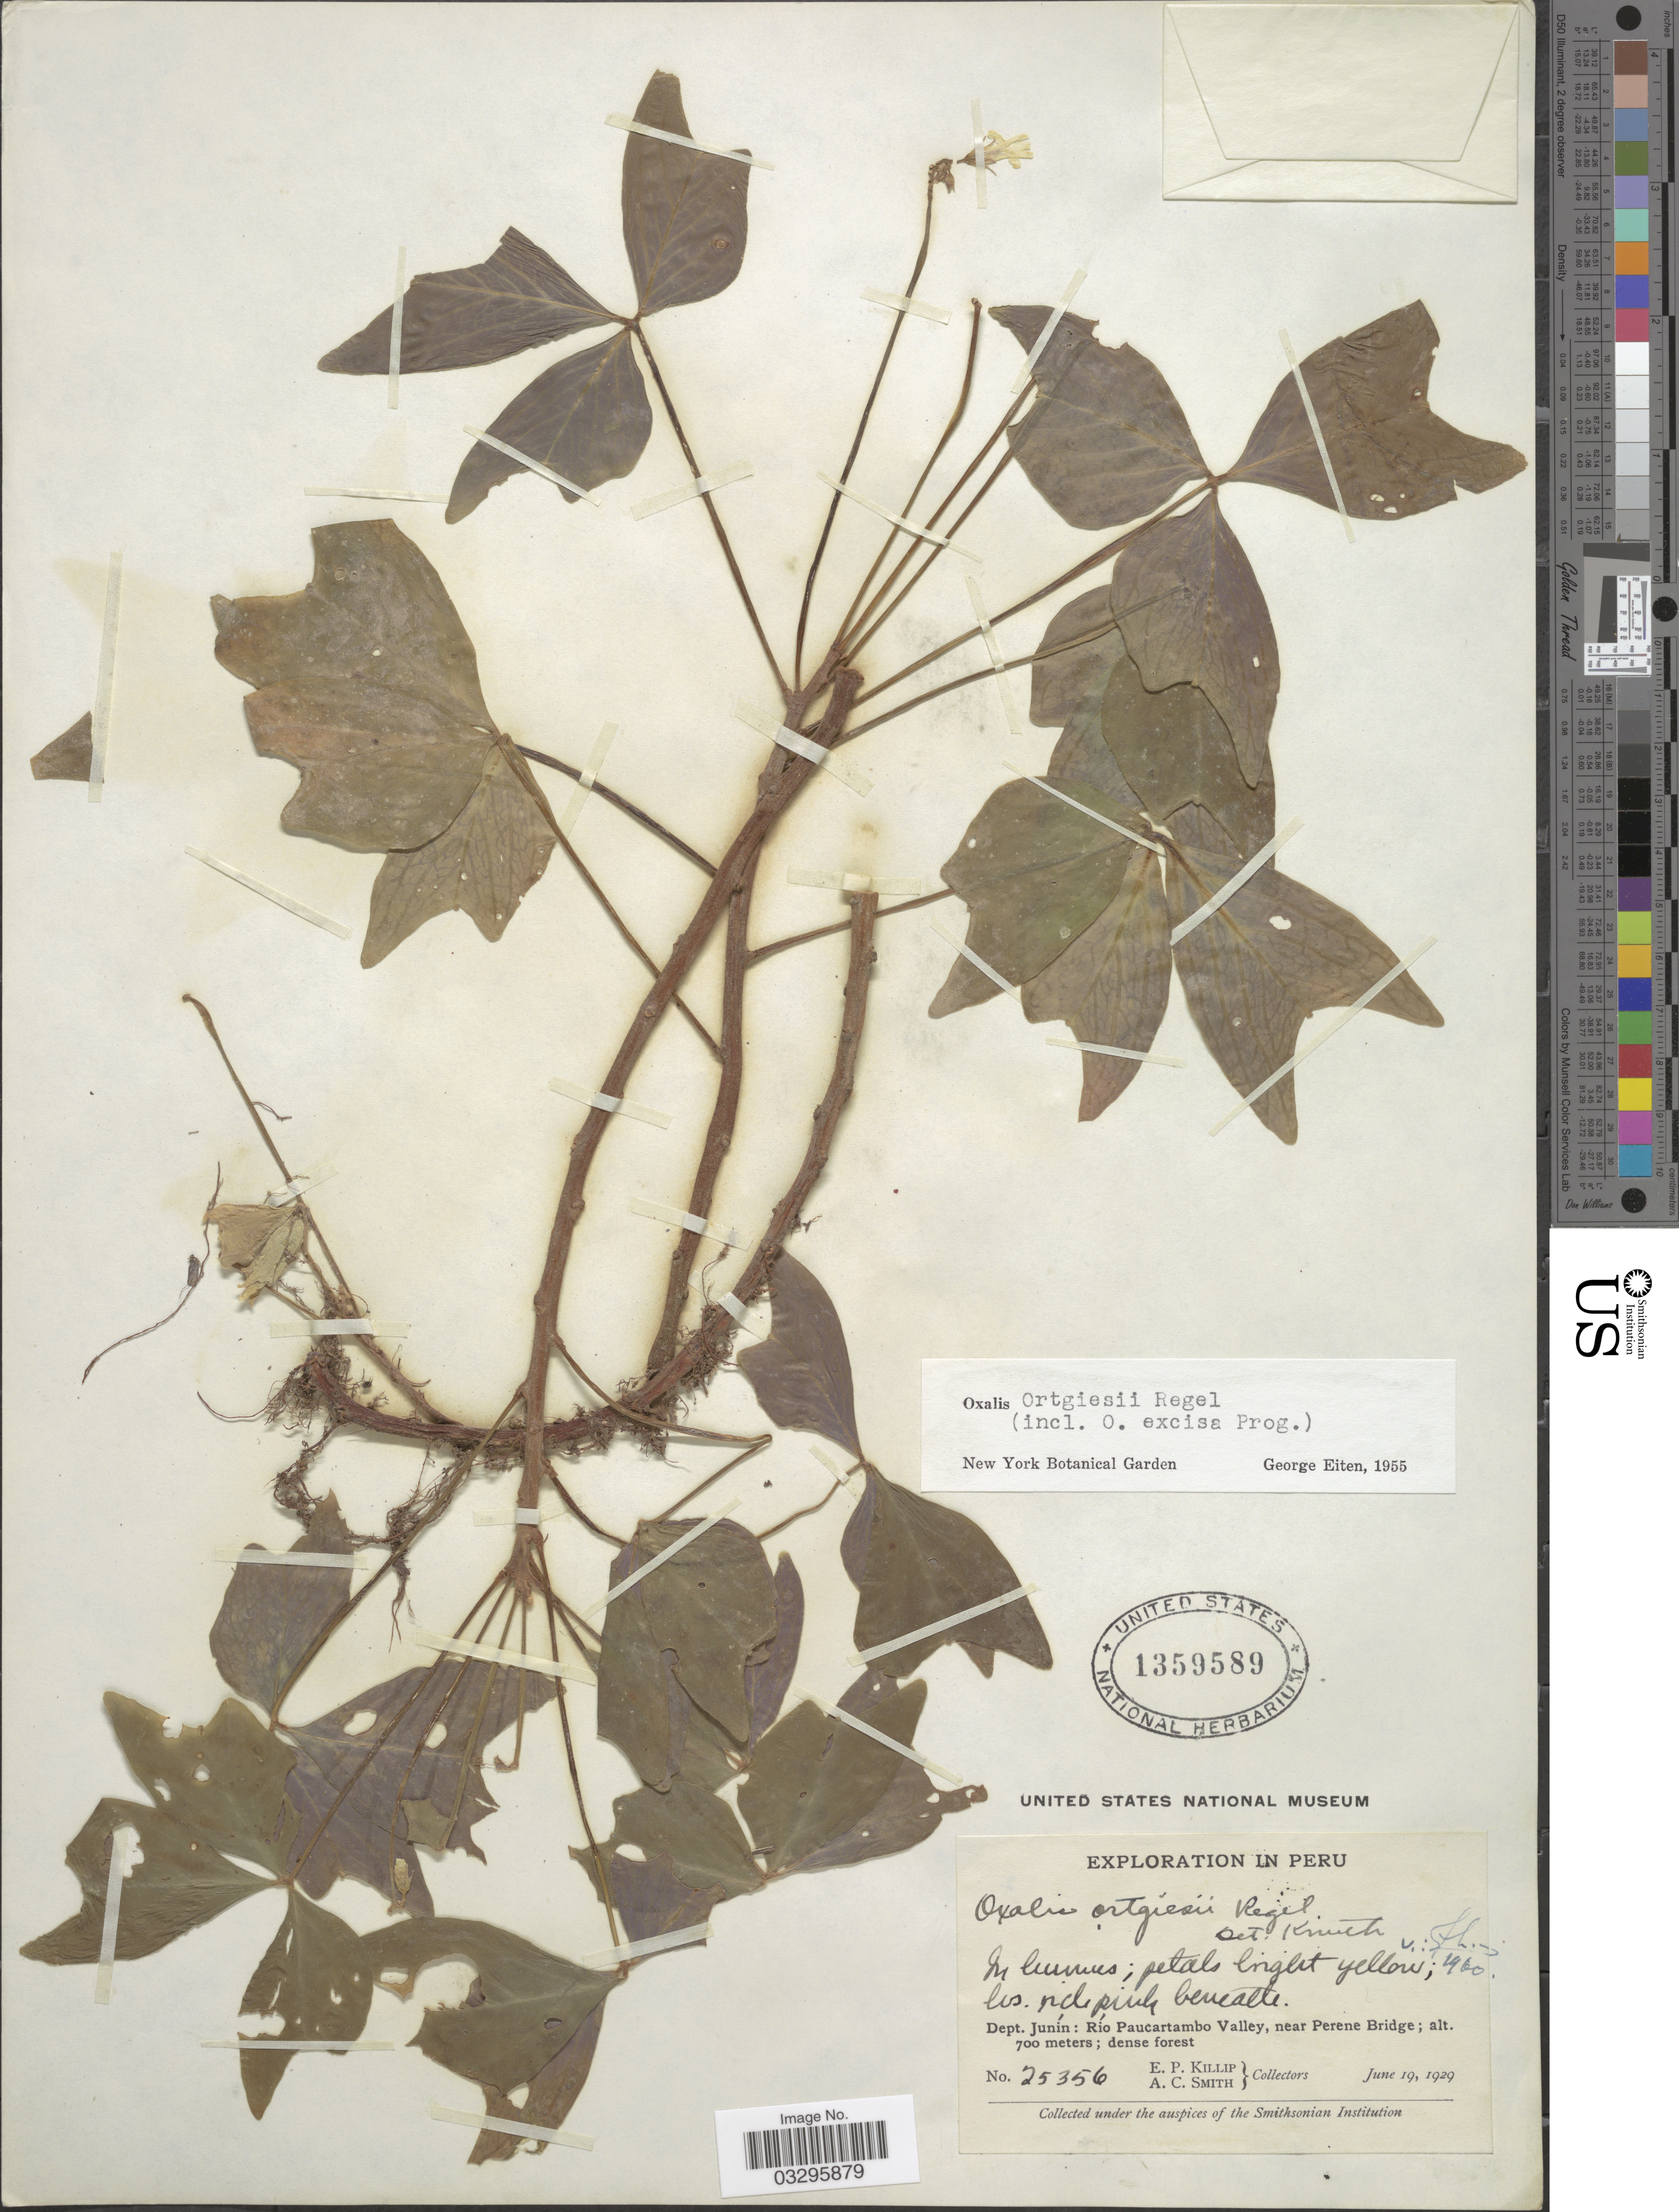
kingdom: Plantae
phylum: Tracheophyta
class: Magnoliopsida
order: Oxalidales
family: Oxalidaceae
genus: Oxalis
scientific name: Oxalis ortgiesii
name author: Regel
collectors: E. P. Killip & A. C. Smith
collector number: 25356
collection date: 1929-06-19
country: Peru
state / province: Junín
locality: Dept. Junín: Río Paucartambo Valley, near Perene Bridge.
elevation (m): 700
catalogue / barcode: US 1359589